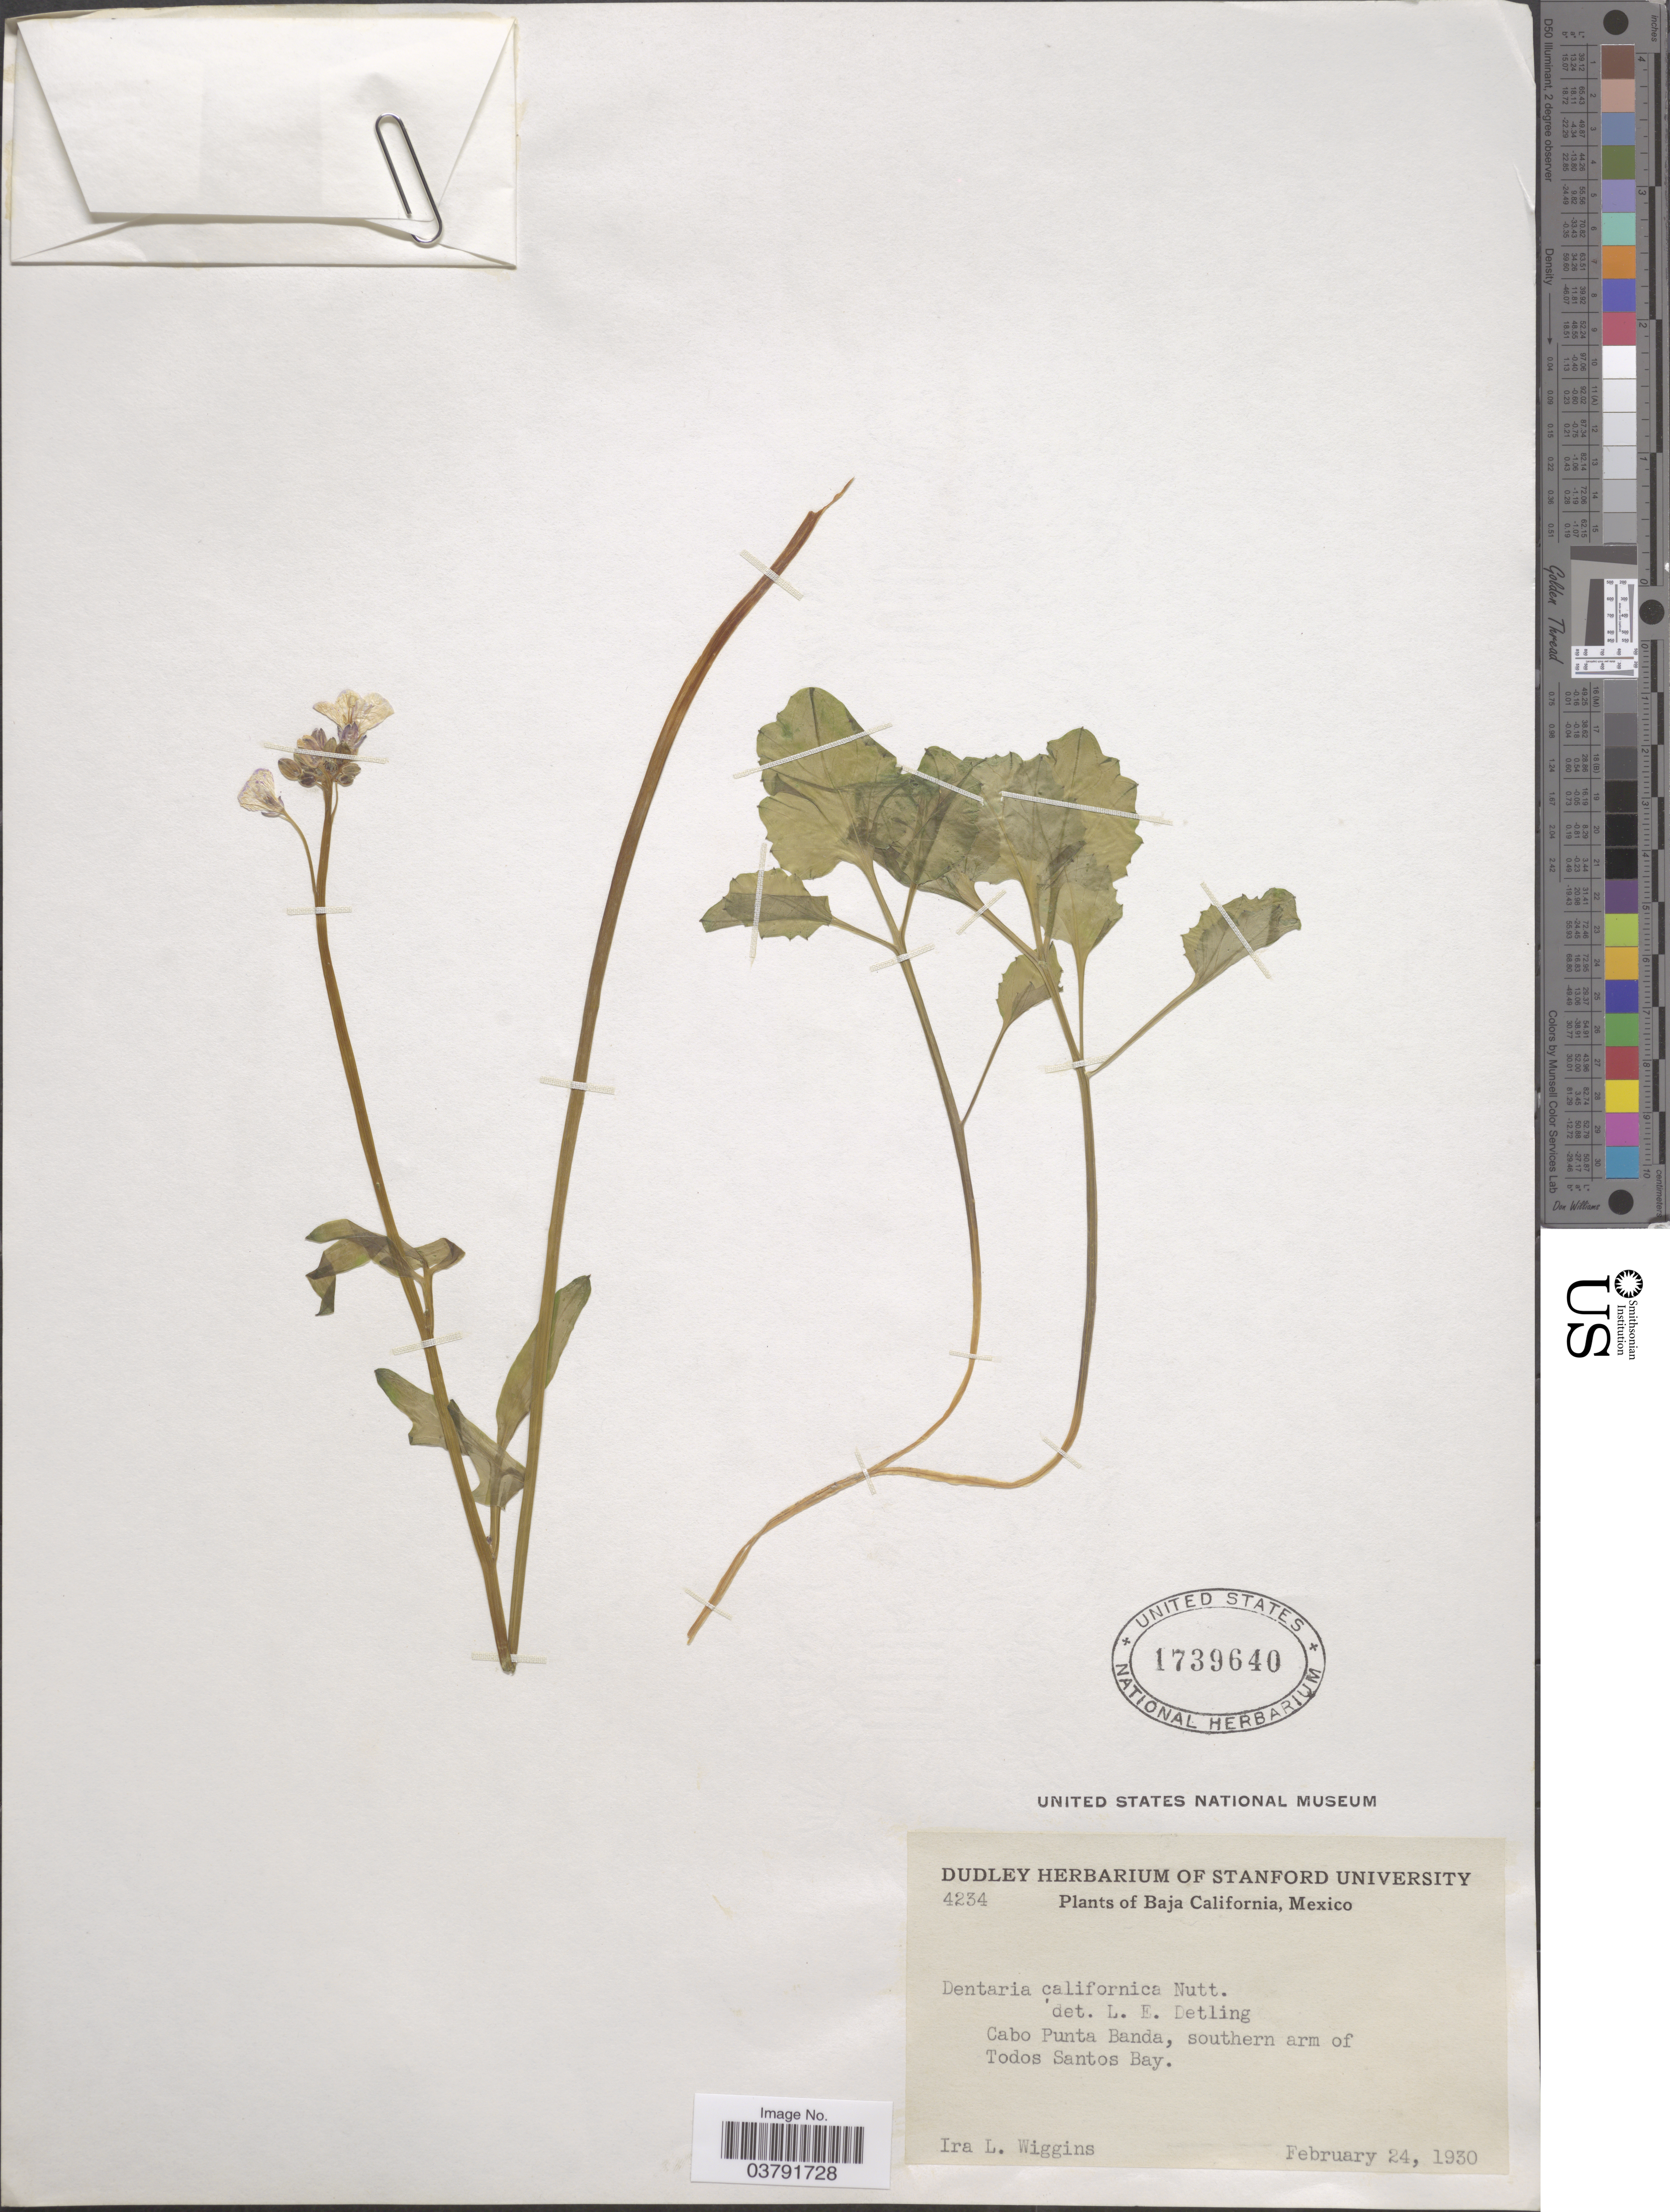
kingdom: Plantae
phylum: Tracheophyta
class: Magnoliopsida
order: Brassicales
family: Brassicaceae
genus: Dentaria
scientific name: Dentaria californica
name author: Nutt.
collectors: I. L. Wiggins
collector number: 4234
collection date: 1930-02-24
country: Mexico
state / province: Baja California Sur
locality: Baja California, Mexico. Cabo Punta Banda, southern arm of Todos Santos Bay.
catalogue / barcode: US 1739640